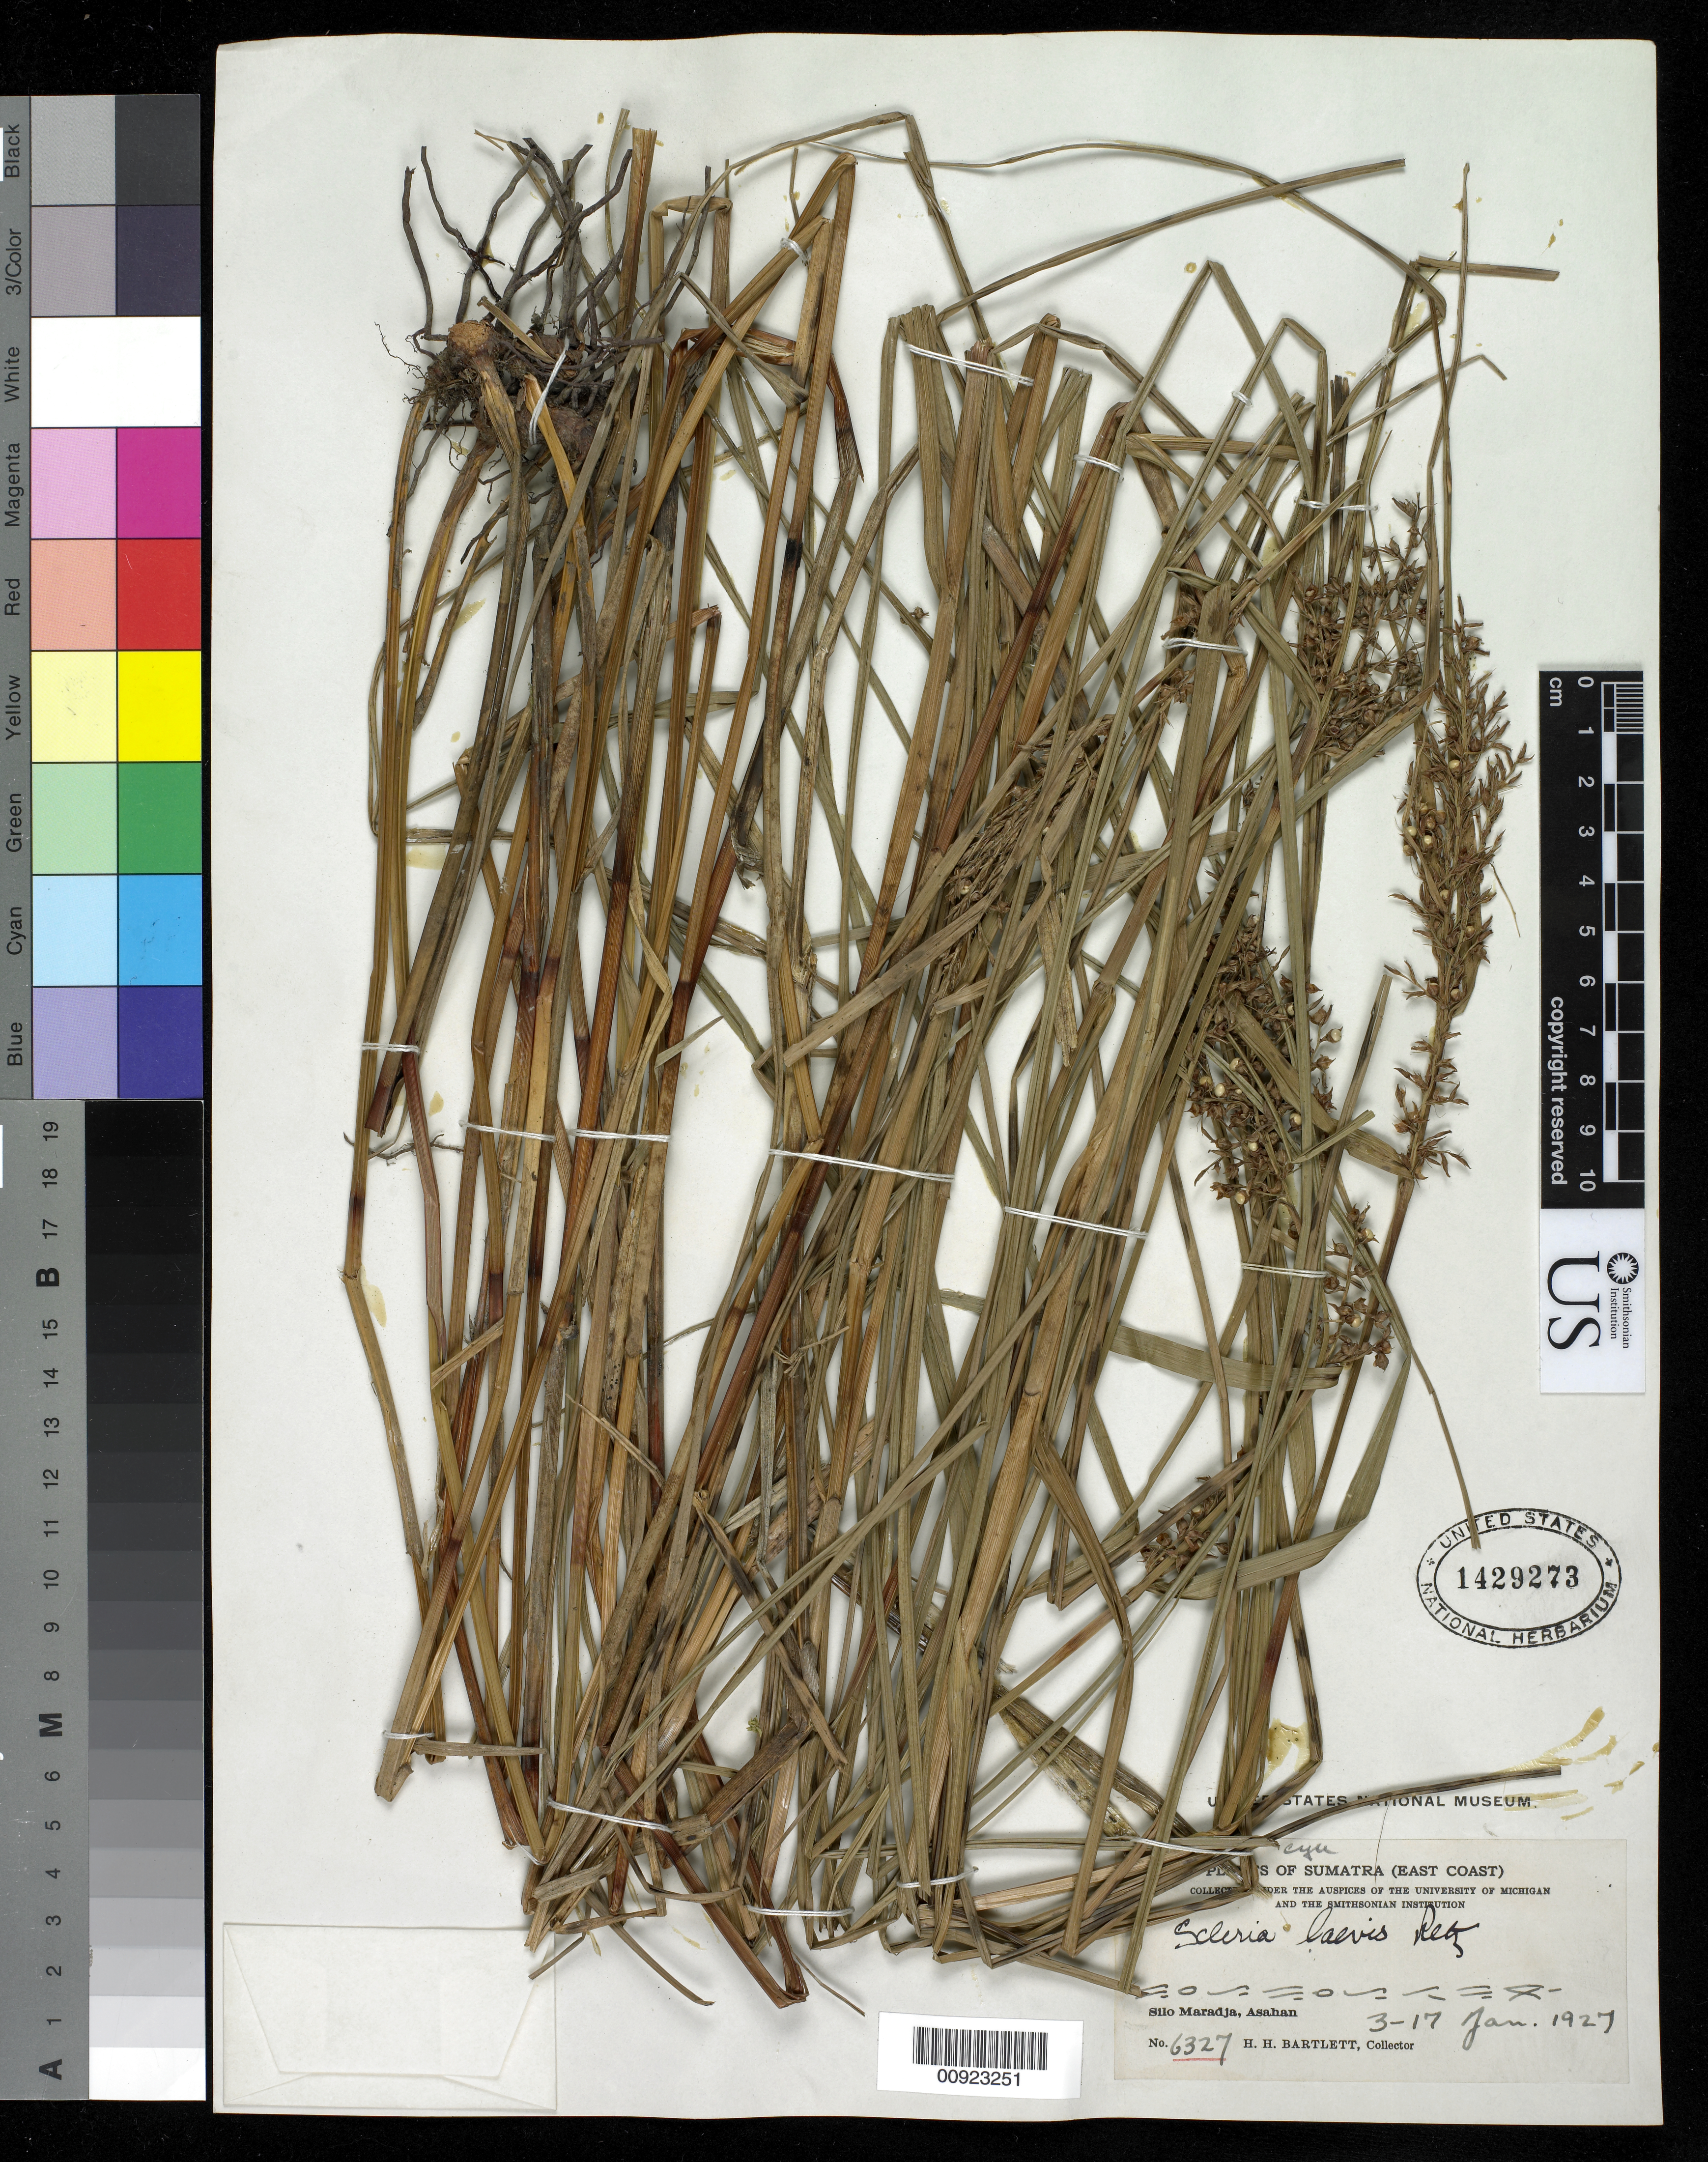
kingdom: Plantae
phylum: Tracheophyta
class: Liliopsida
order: Poales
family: Cyperaceae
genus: Scleria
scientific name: Scleria oblata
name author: S.T. Blake ex J. Kern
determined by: Strong, Mark T., (BOT), Smithsonian Institution - National Museum of Natural History (UNITED STATES)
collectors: H. H. Bartlett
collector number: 6327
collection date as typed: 17 Jan 1927 to 03 Mar 1927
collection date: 1927-01-17/1927-03-03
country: Indonesia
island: Sumatra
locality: Silo Maradja, Asahan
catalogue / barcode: US 1429273